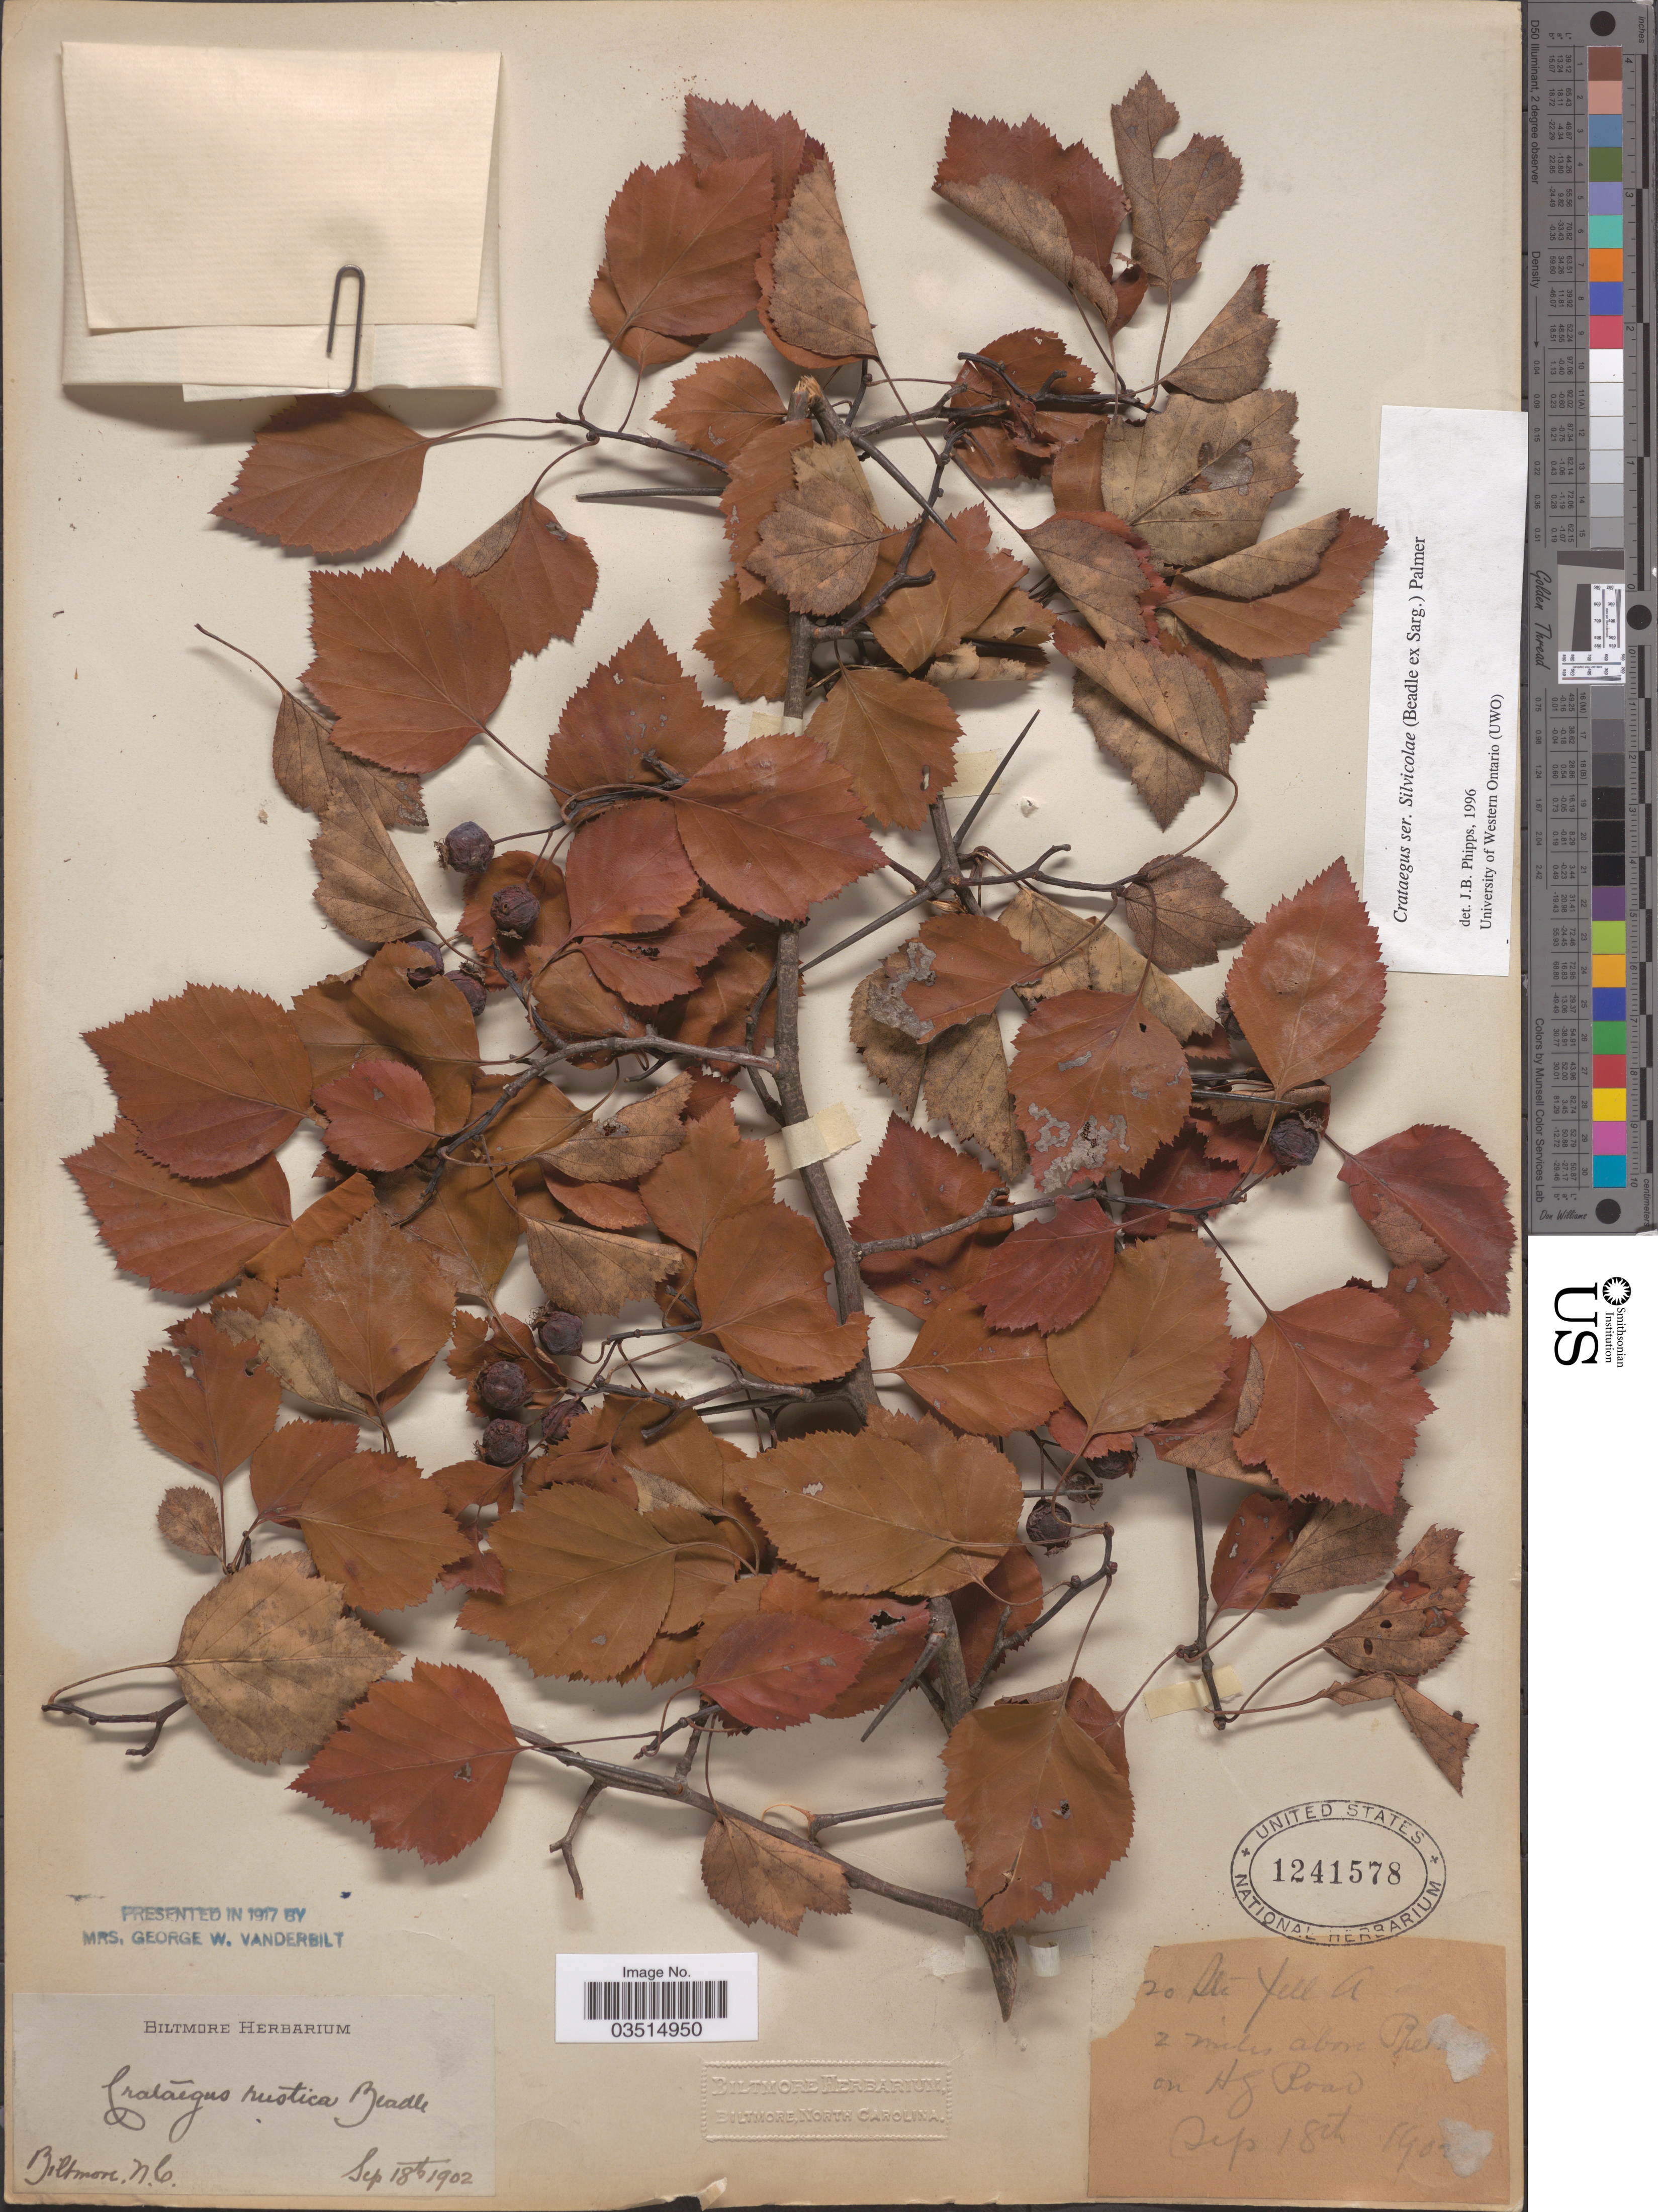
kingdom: Plantae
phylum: Tracheophyta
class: Magnoliopsida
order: Rosales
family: Rosaceae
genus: Crataegus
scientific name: Crataegus gattingeri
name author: Ashe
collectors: ex herb. Biltmore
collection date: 1902-09-18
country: United States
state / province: North Carolina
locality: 2 miles above Re [illegible text] on Hg Road. Biltmore.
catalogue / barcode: US 1241578